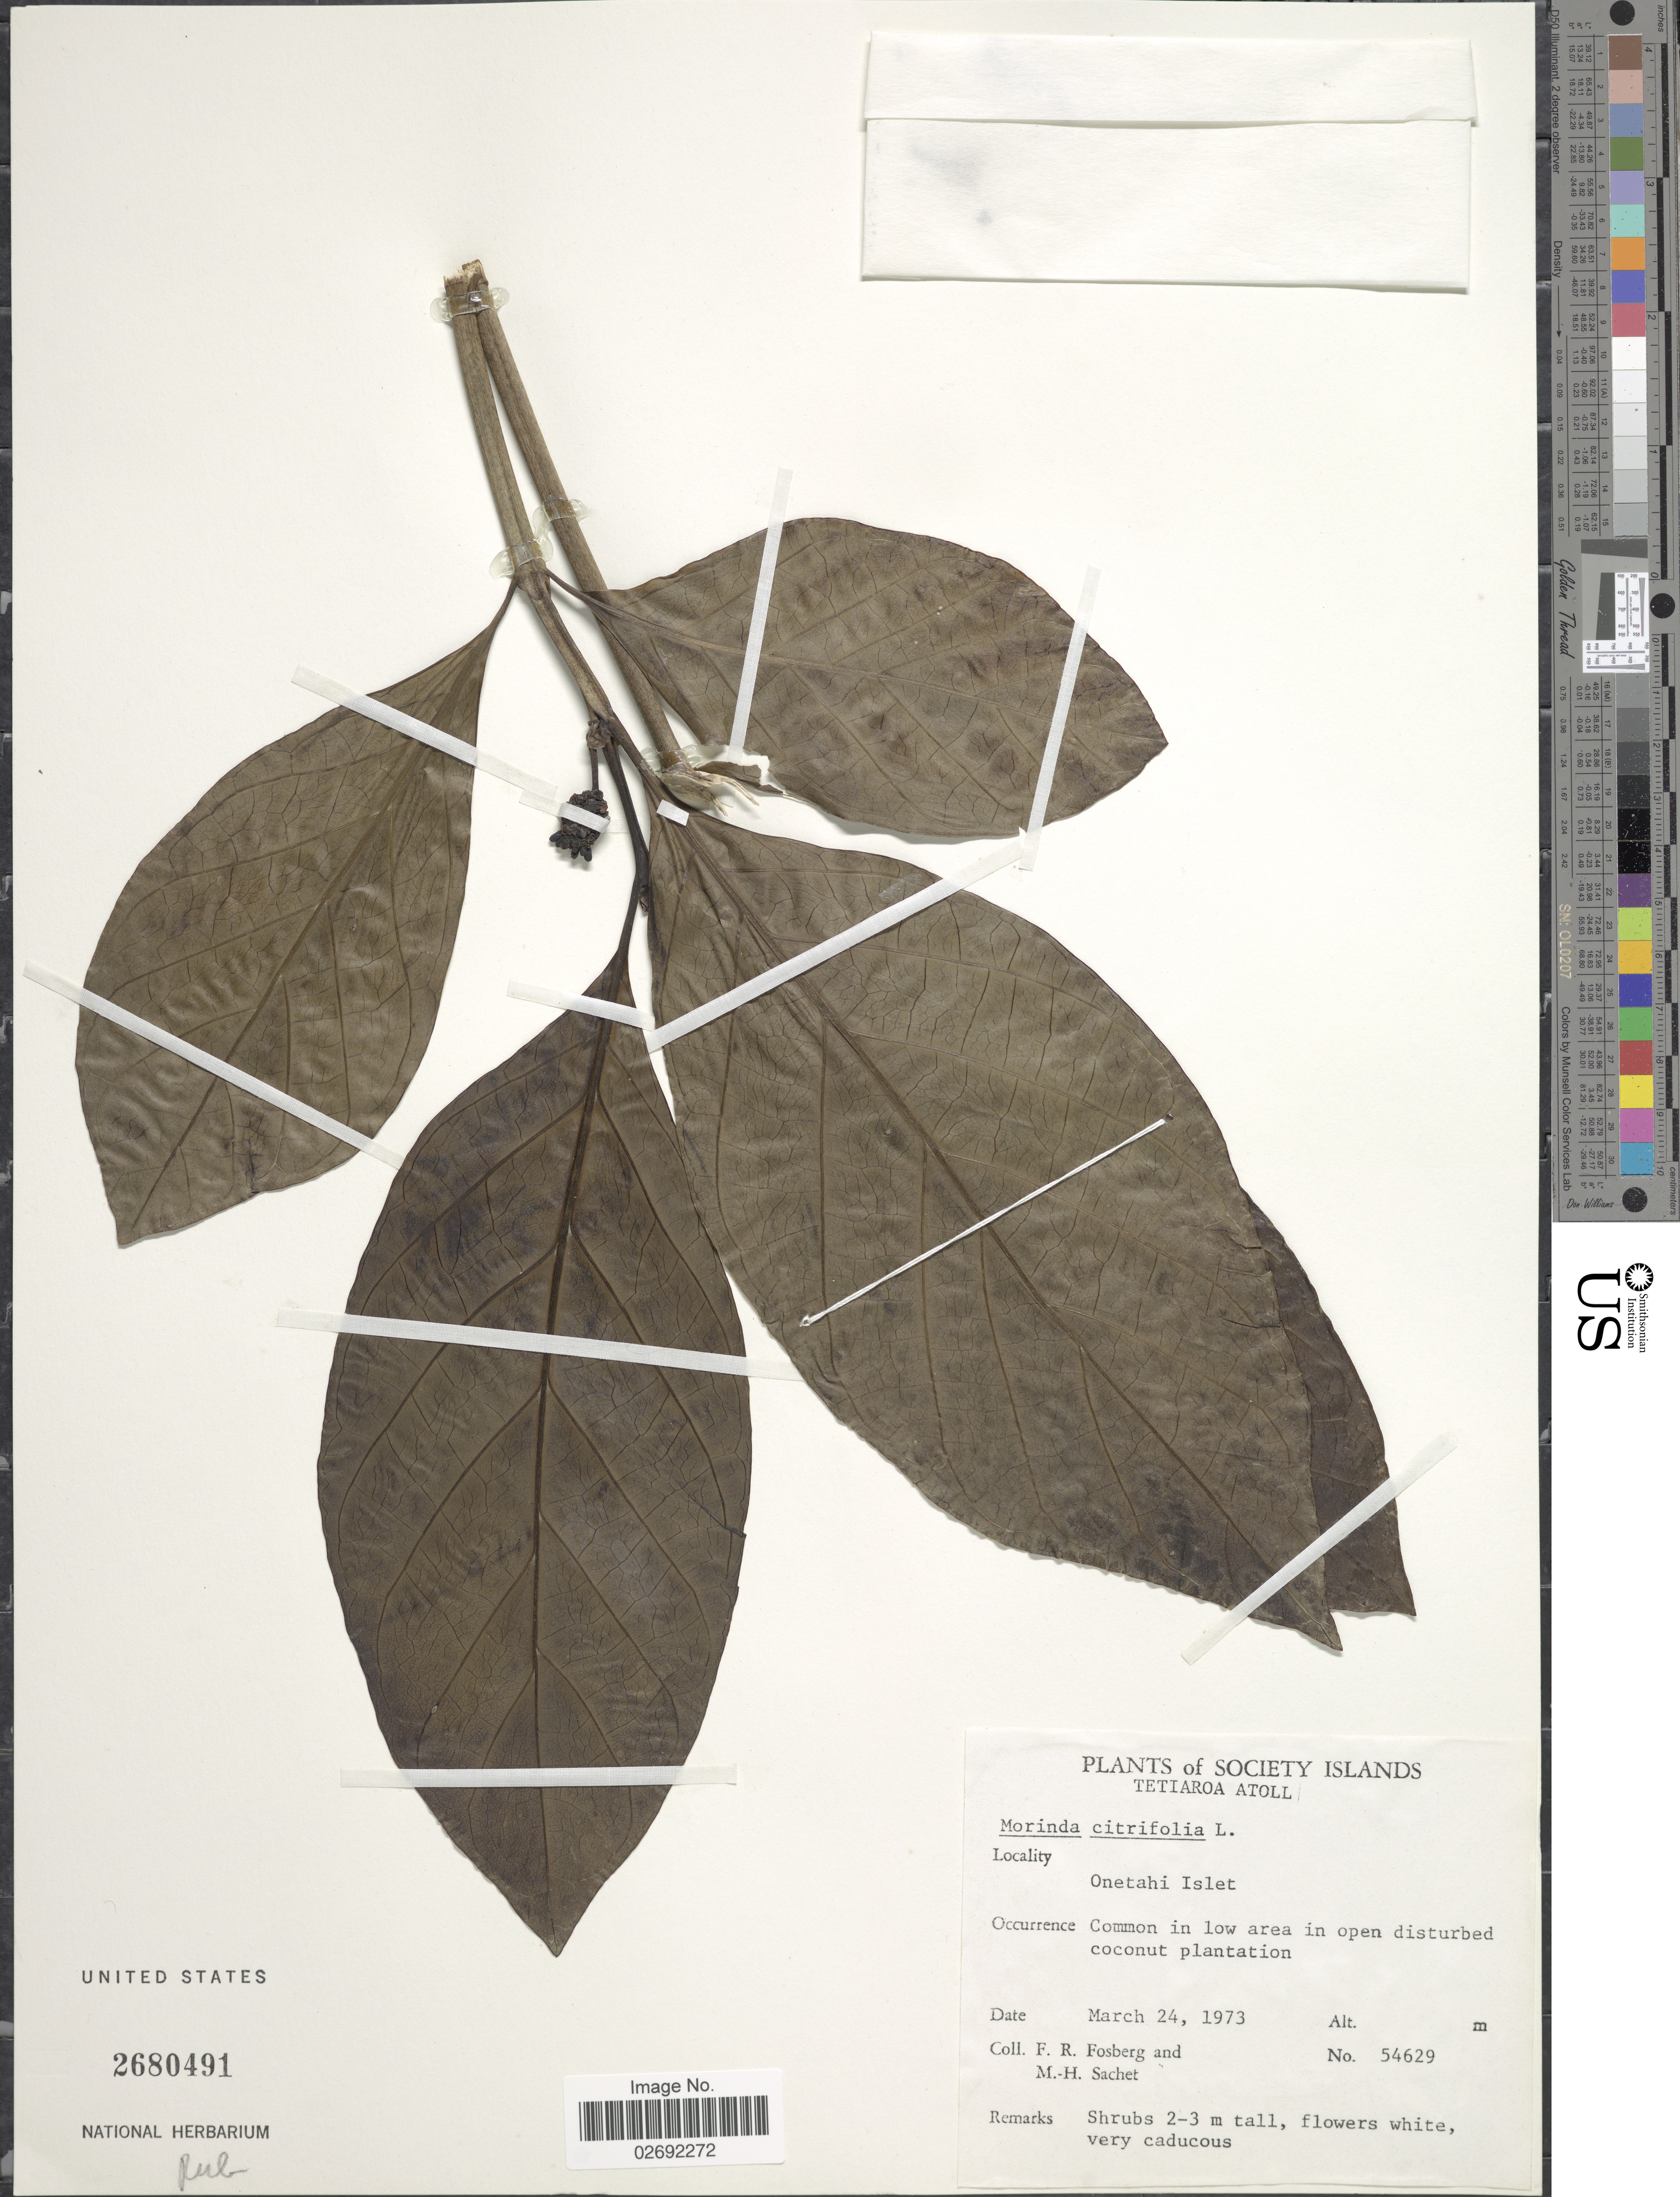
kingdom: Plantae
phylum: Tracheophyta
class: Magnoliopsida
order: Gentianales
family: Rubiaceae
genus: Morinda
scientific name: Morinda citrifolia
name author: L.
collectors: F. R. Fosberg & M.-H. Sachet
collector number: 54629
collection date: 1973-03-24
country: French Polynesia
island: Tetiaroa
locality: Society Islands. Tetiaroa Atoll. Onetahi Islet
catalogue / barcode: US 2680491